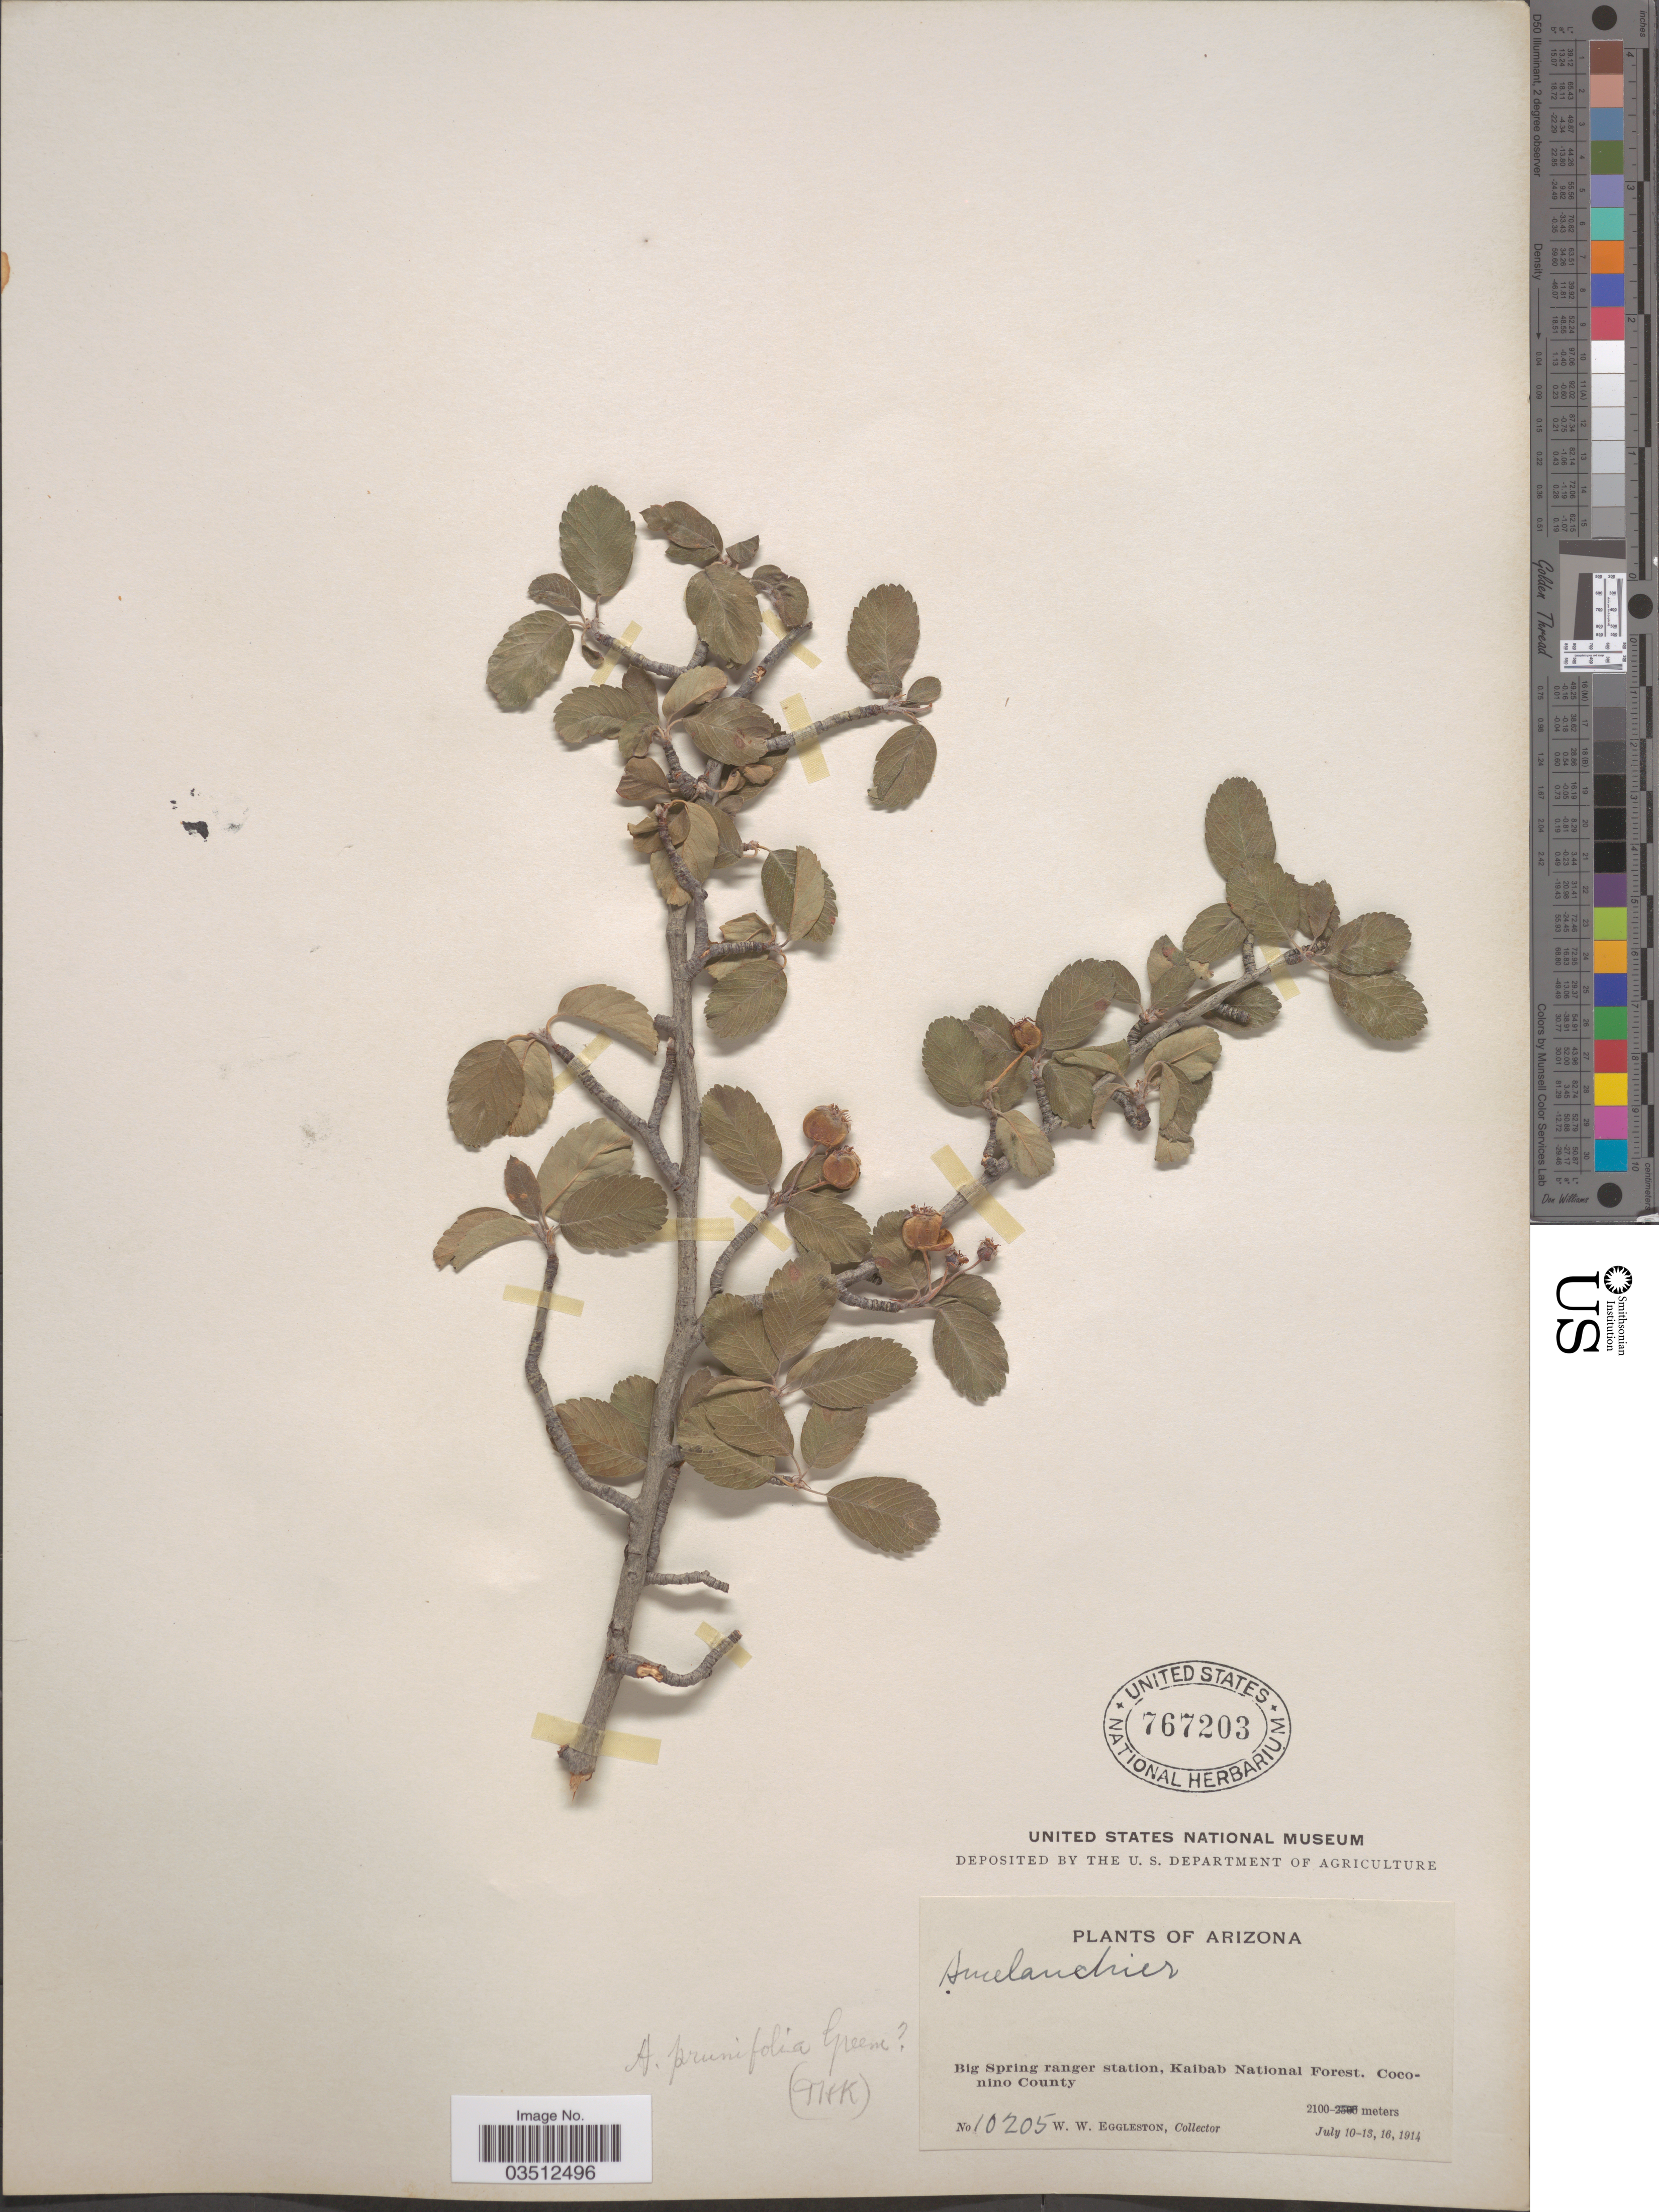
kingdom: Plantae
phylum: Tracheophyta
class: Magnoliopsida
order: Rosales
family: Rosaceae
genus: Amelanchier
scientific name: Amelanchier oreophila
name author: A. Nelson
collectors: W. W. Eggleston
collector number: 10205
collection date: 1914-07-10/1914-07-16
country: United States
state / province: Arizona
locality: Big Spring ranger station, Kaibab National Forest. Coconino County.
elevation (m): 2100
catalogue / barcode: US 767203